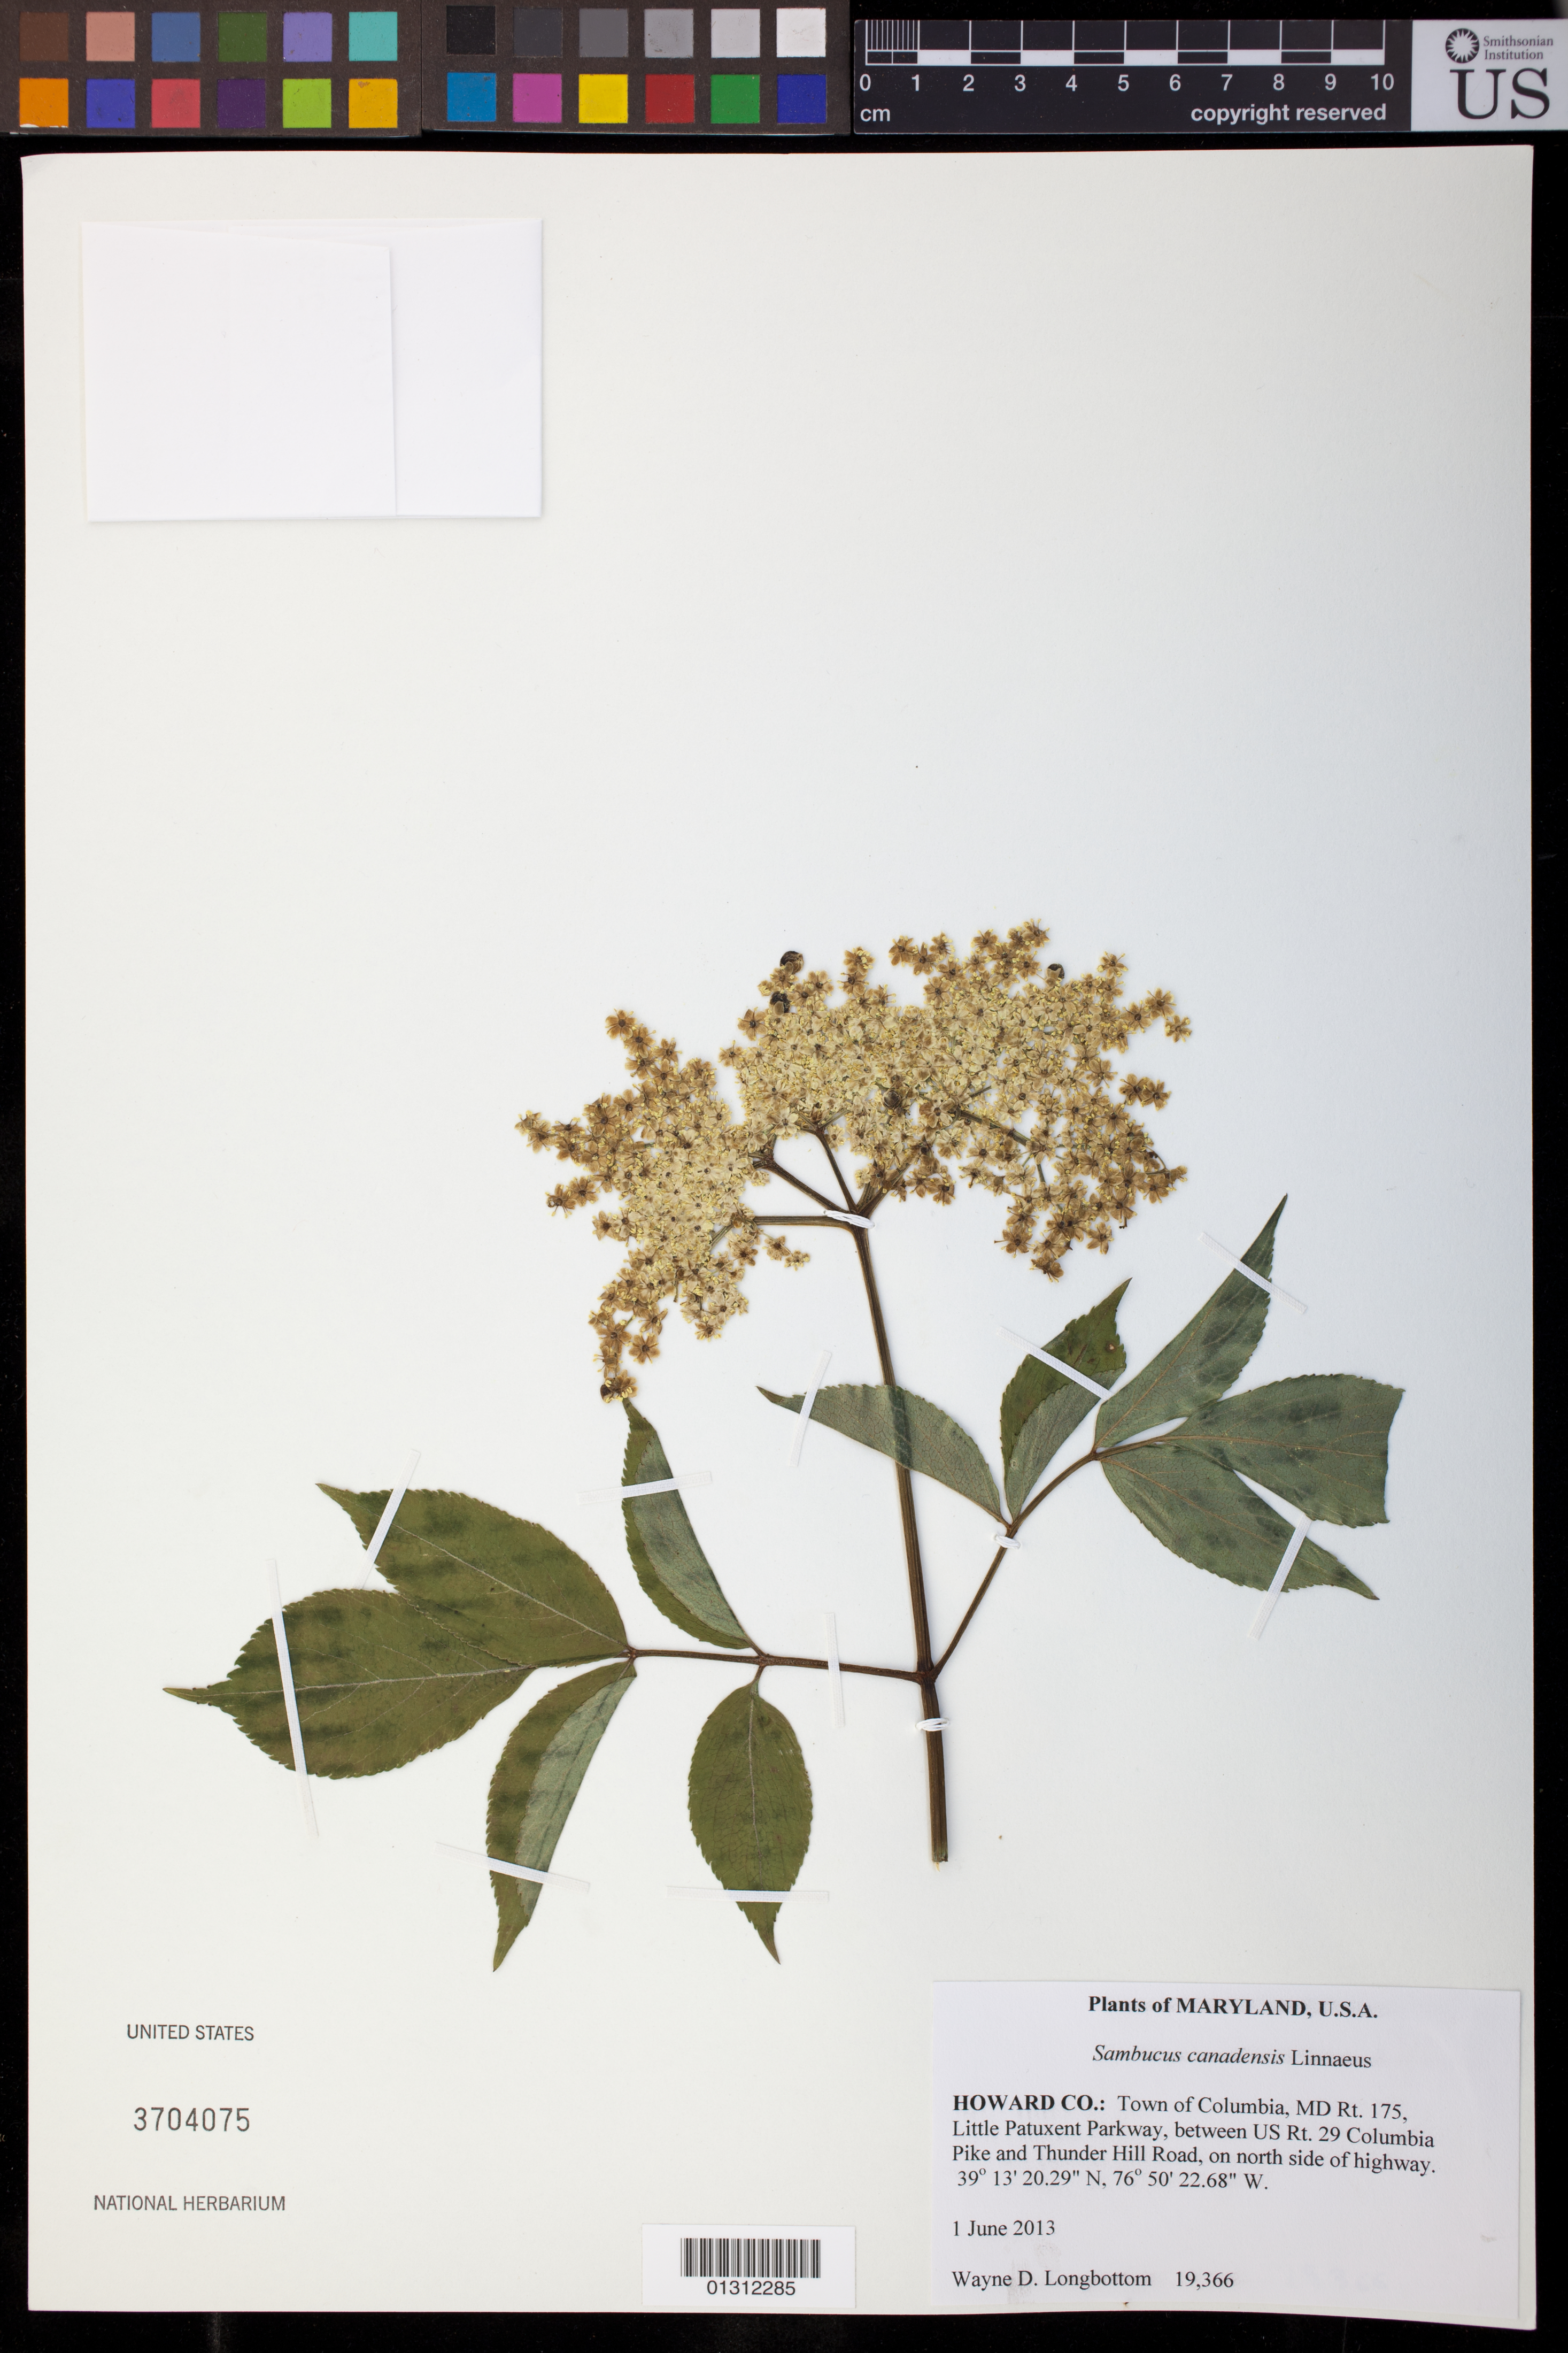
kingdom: Plantae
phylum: Tracheophyta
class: Magnoliopsida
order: Dipsacales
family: Viburnaceae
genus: Sambucus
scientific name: Sambucus canadensis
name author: L.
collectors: W. D. Longbottom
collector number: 19366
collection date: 2013-06-01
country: United States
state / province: Maryland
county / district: Howard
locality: Town of Columbia, MD Rt. 29 Columbia Pike and Thunder Hill Road, on north side of highway.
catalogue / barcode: US 3704075